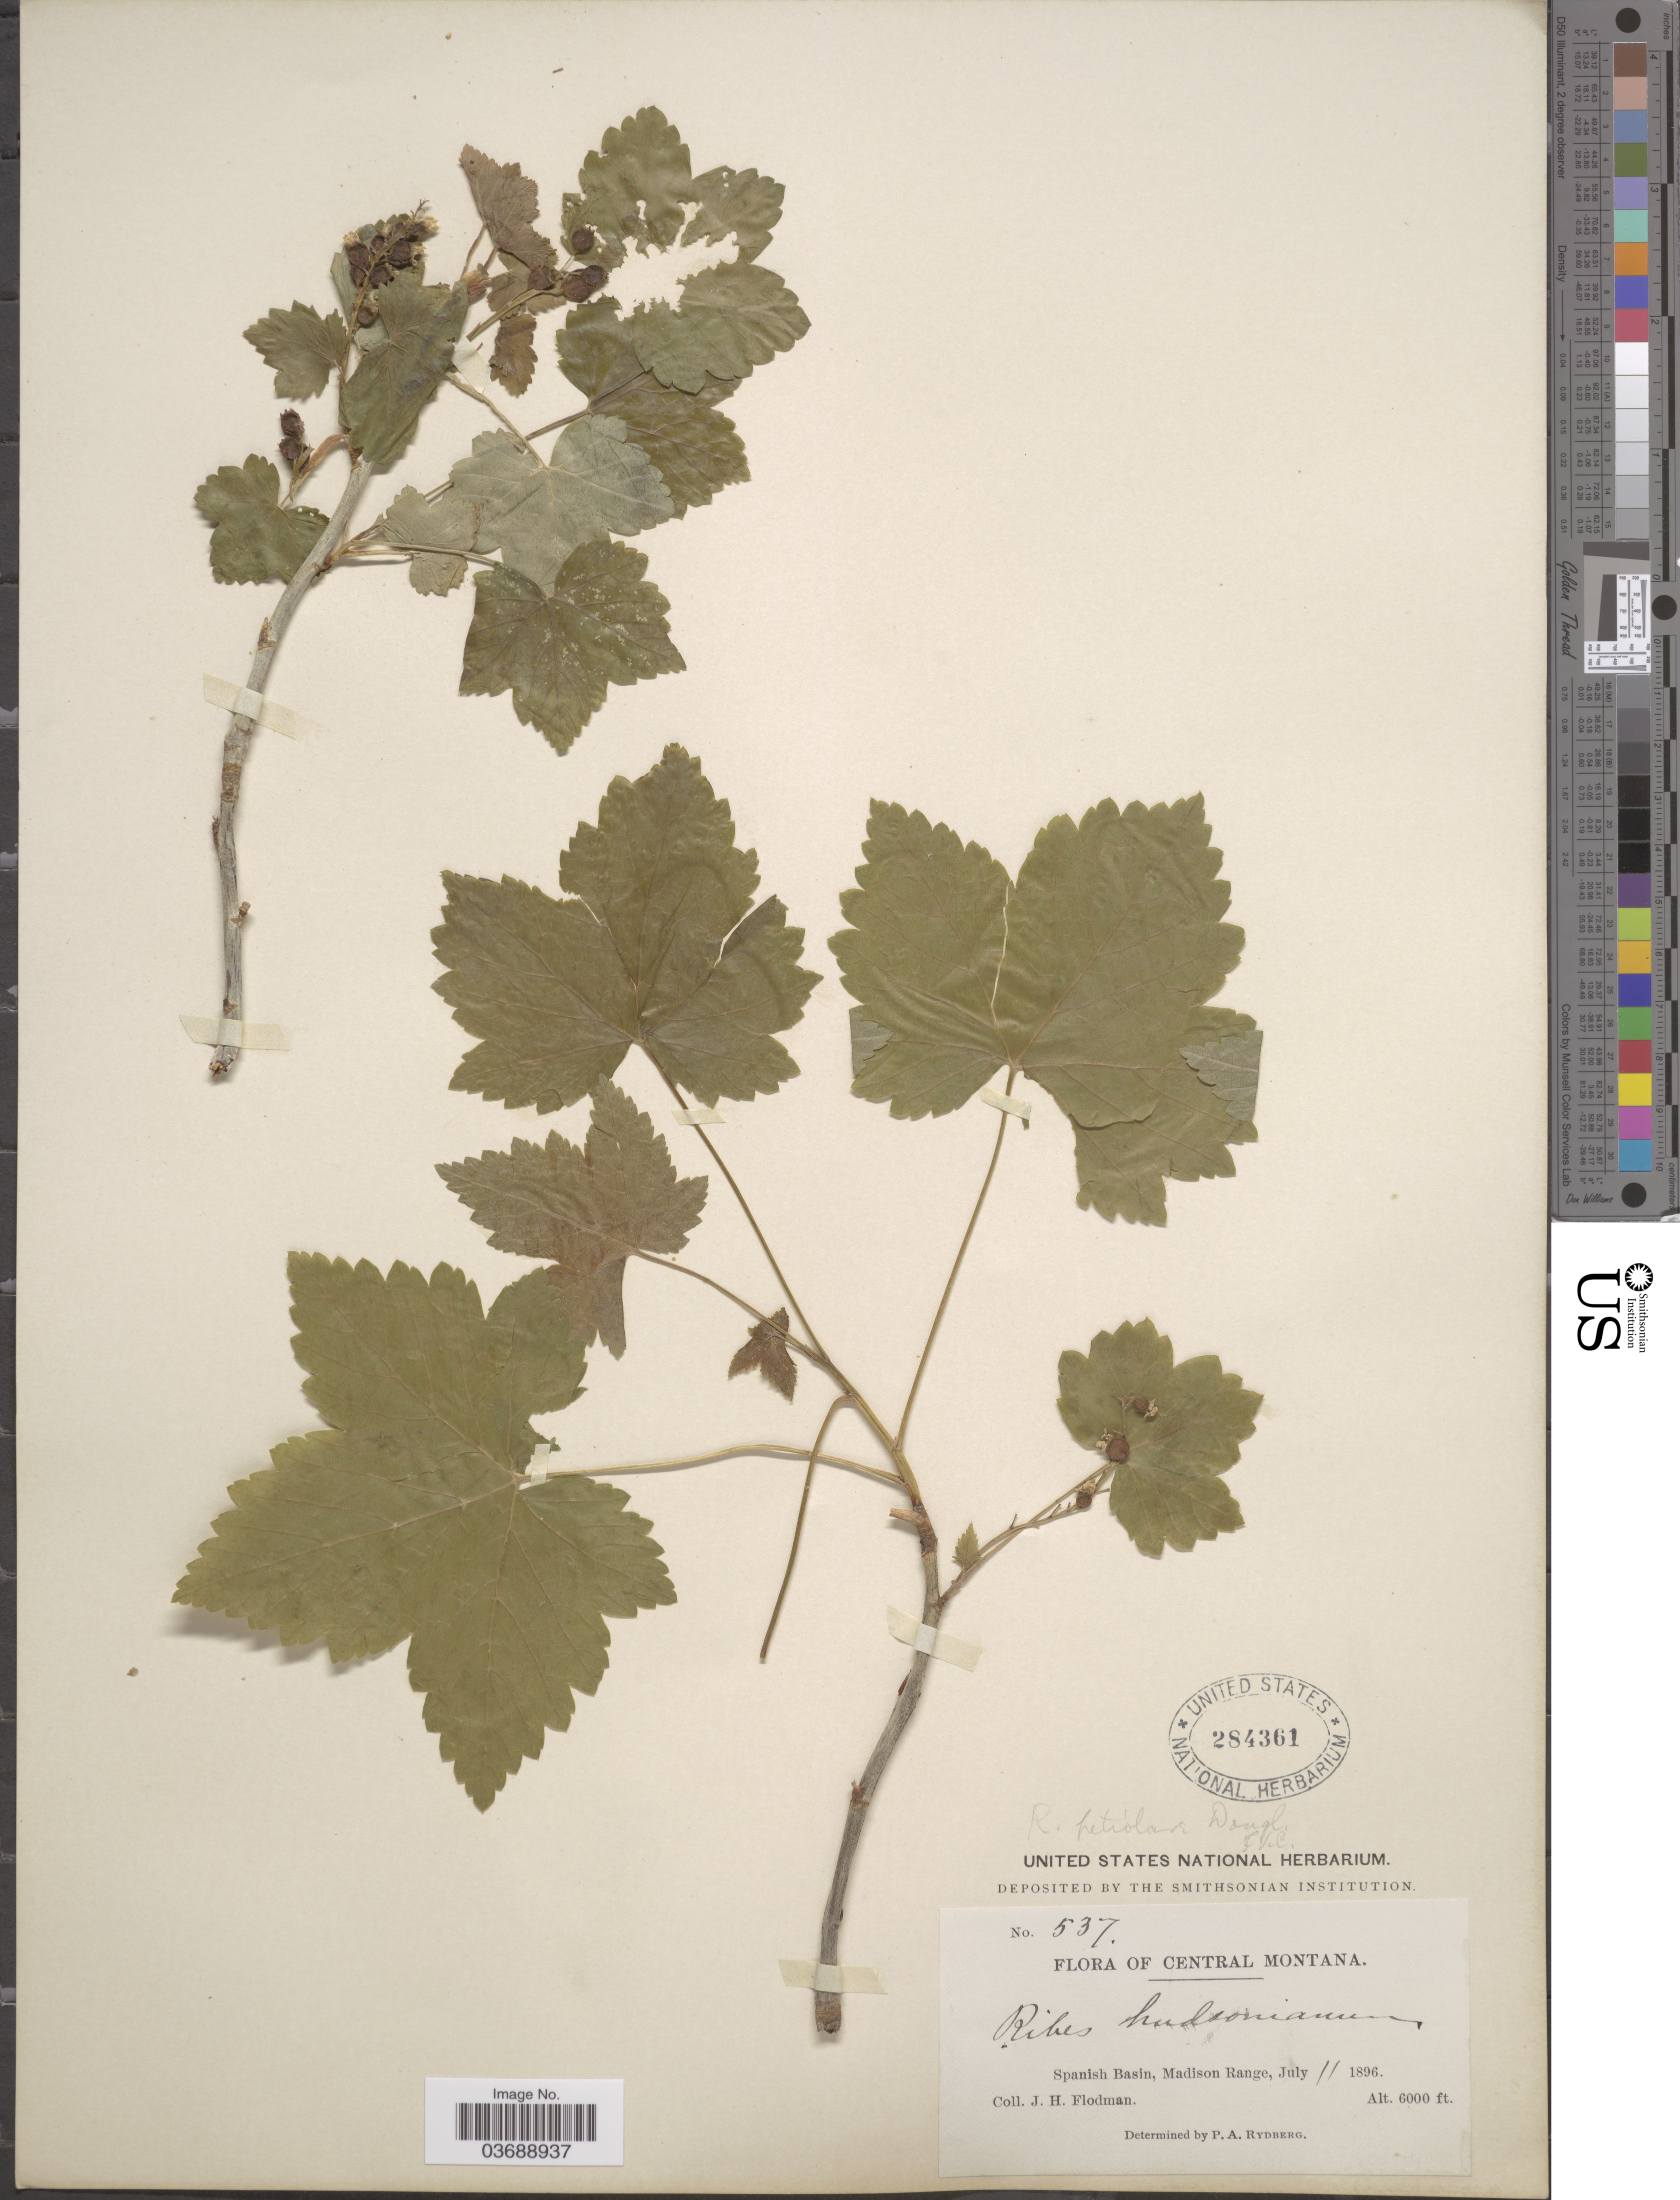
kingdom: Plantae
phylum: Tracheophyta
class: Magnoliopsida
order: Saxifragales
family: Grossulariaceae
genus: Ribes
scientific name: Ribes petiolare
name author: Douglas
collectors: J. Flodman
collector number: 537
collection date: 1896-07-11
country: United States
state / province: Montana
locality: Central Montana. Spanish Basin, Madison Range.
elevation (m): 1829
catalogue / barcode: US 284361